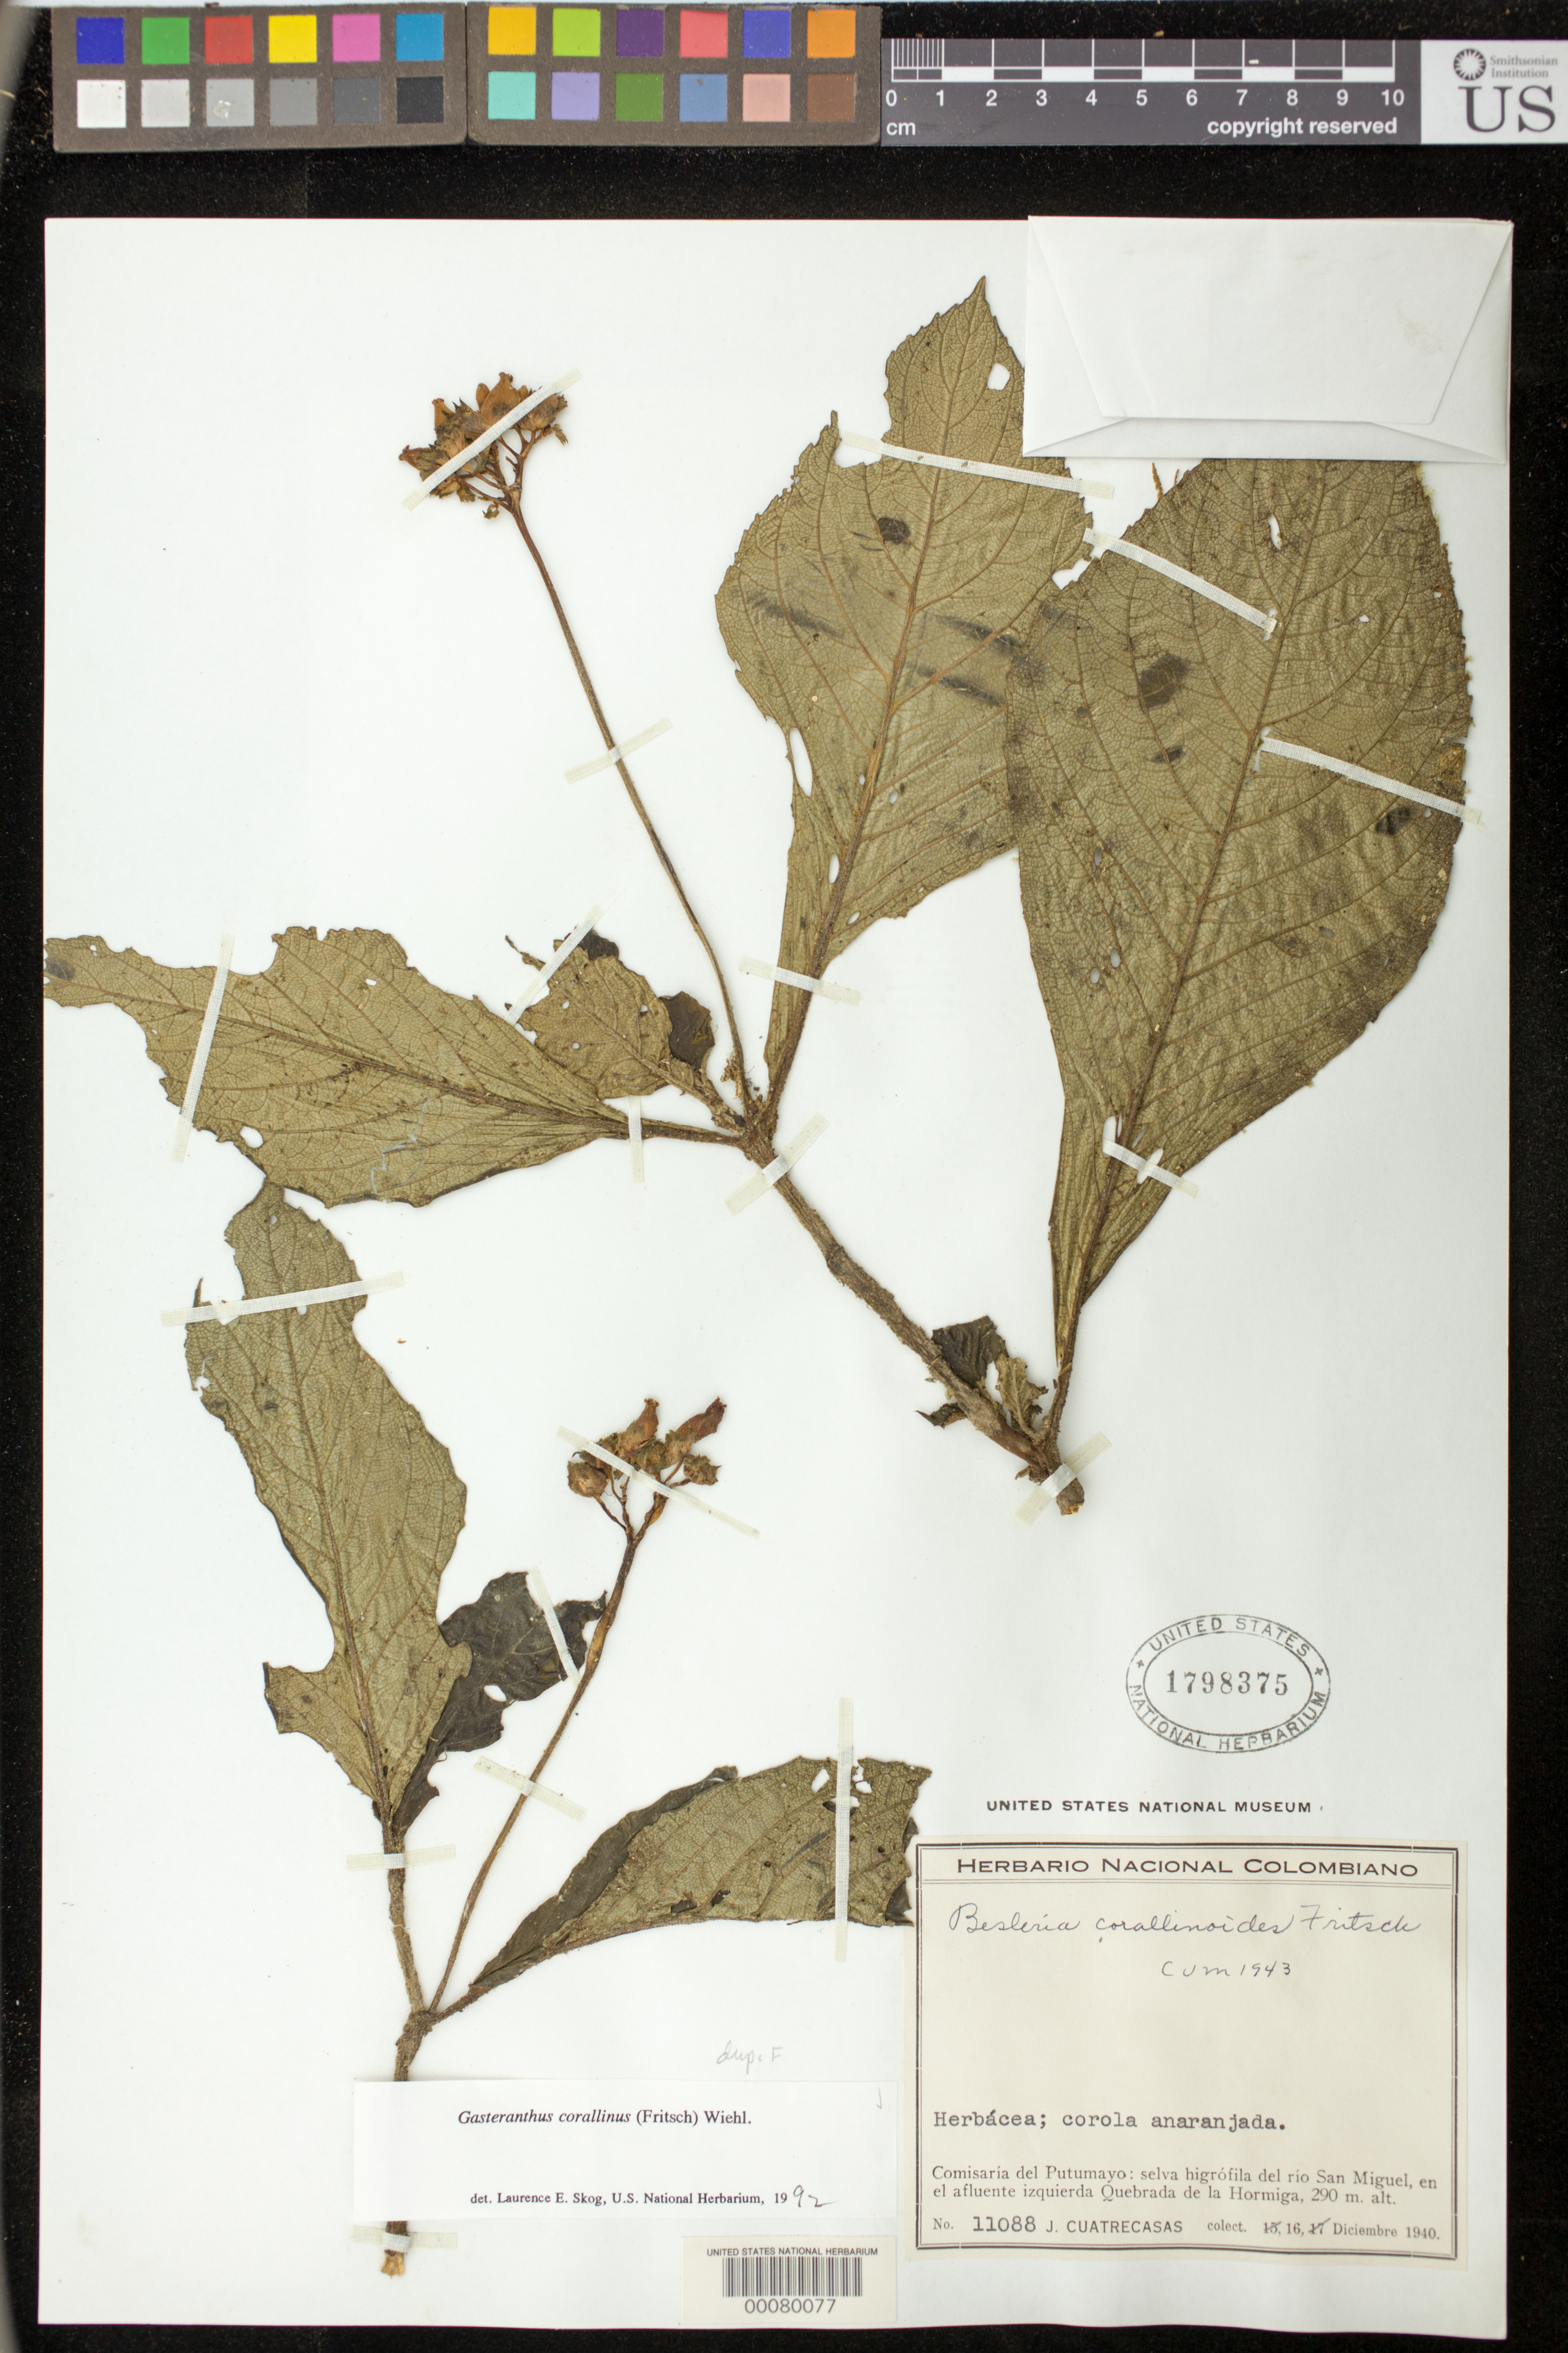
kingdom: Plantae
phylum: Tracheophyta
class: Magnoliopsida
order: Lamiales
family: Gesneriaceae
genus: Gasteranthus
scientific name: Gasteranthus corallinus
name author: (Fritsch) Wiehler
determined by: Skog, Laurence E.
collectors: J. Cuatrecasas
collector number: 11088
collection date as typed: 16 Dec 1940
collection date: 1940-12-16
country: Colombia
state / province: Putumayo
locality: Río San Miguel, en el afluente izquierda Quebrada de la Hormiga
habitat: Selva higrófila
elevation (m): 290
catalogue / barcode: US 1798375